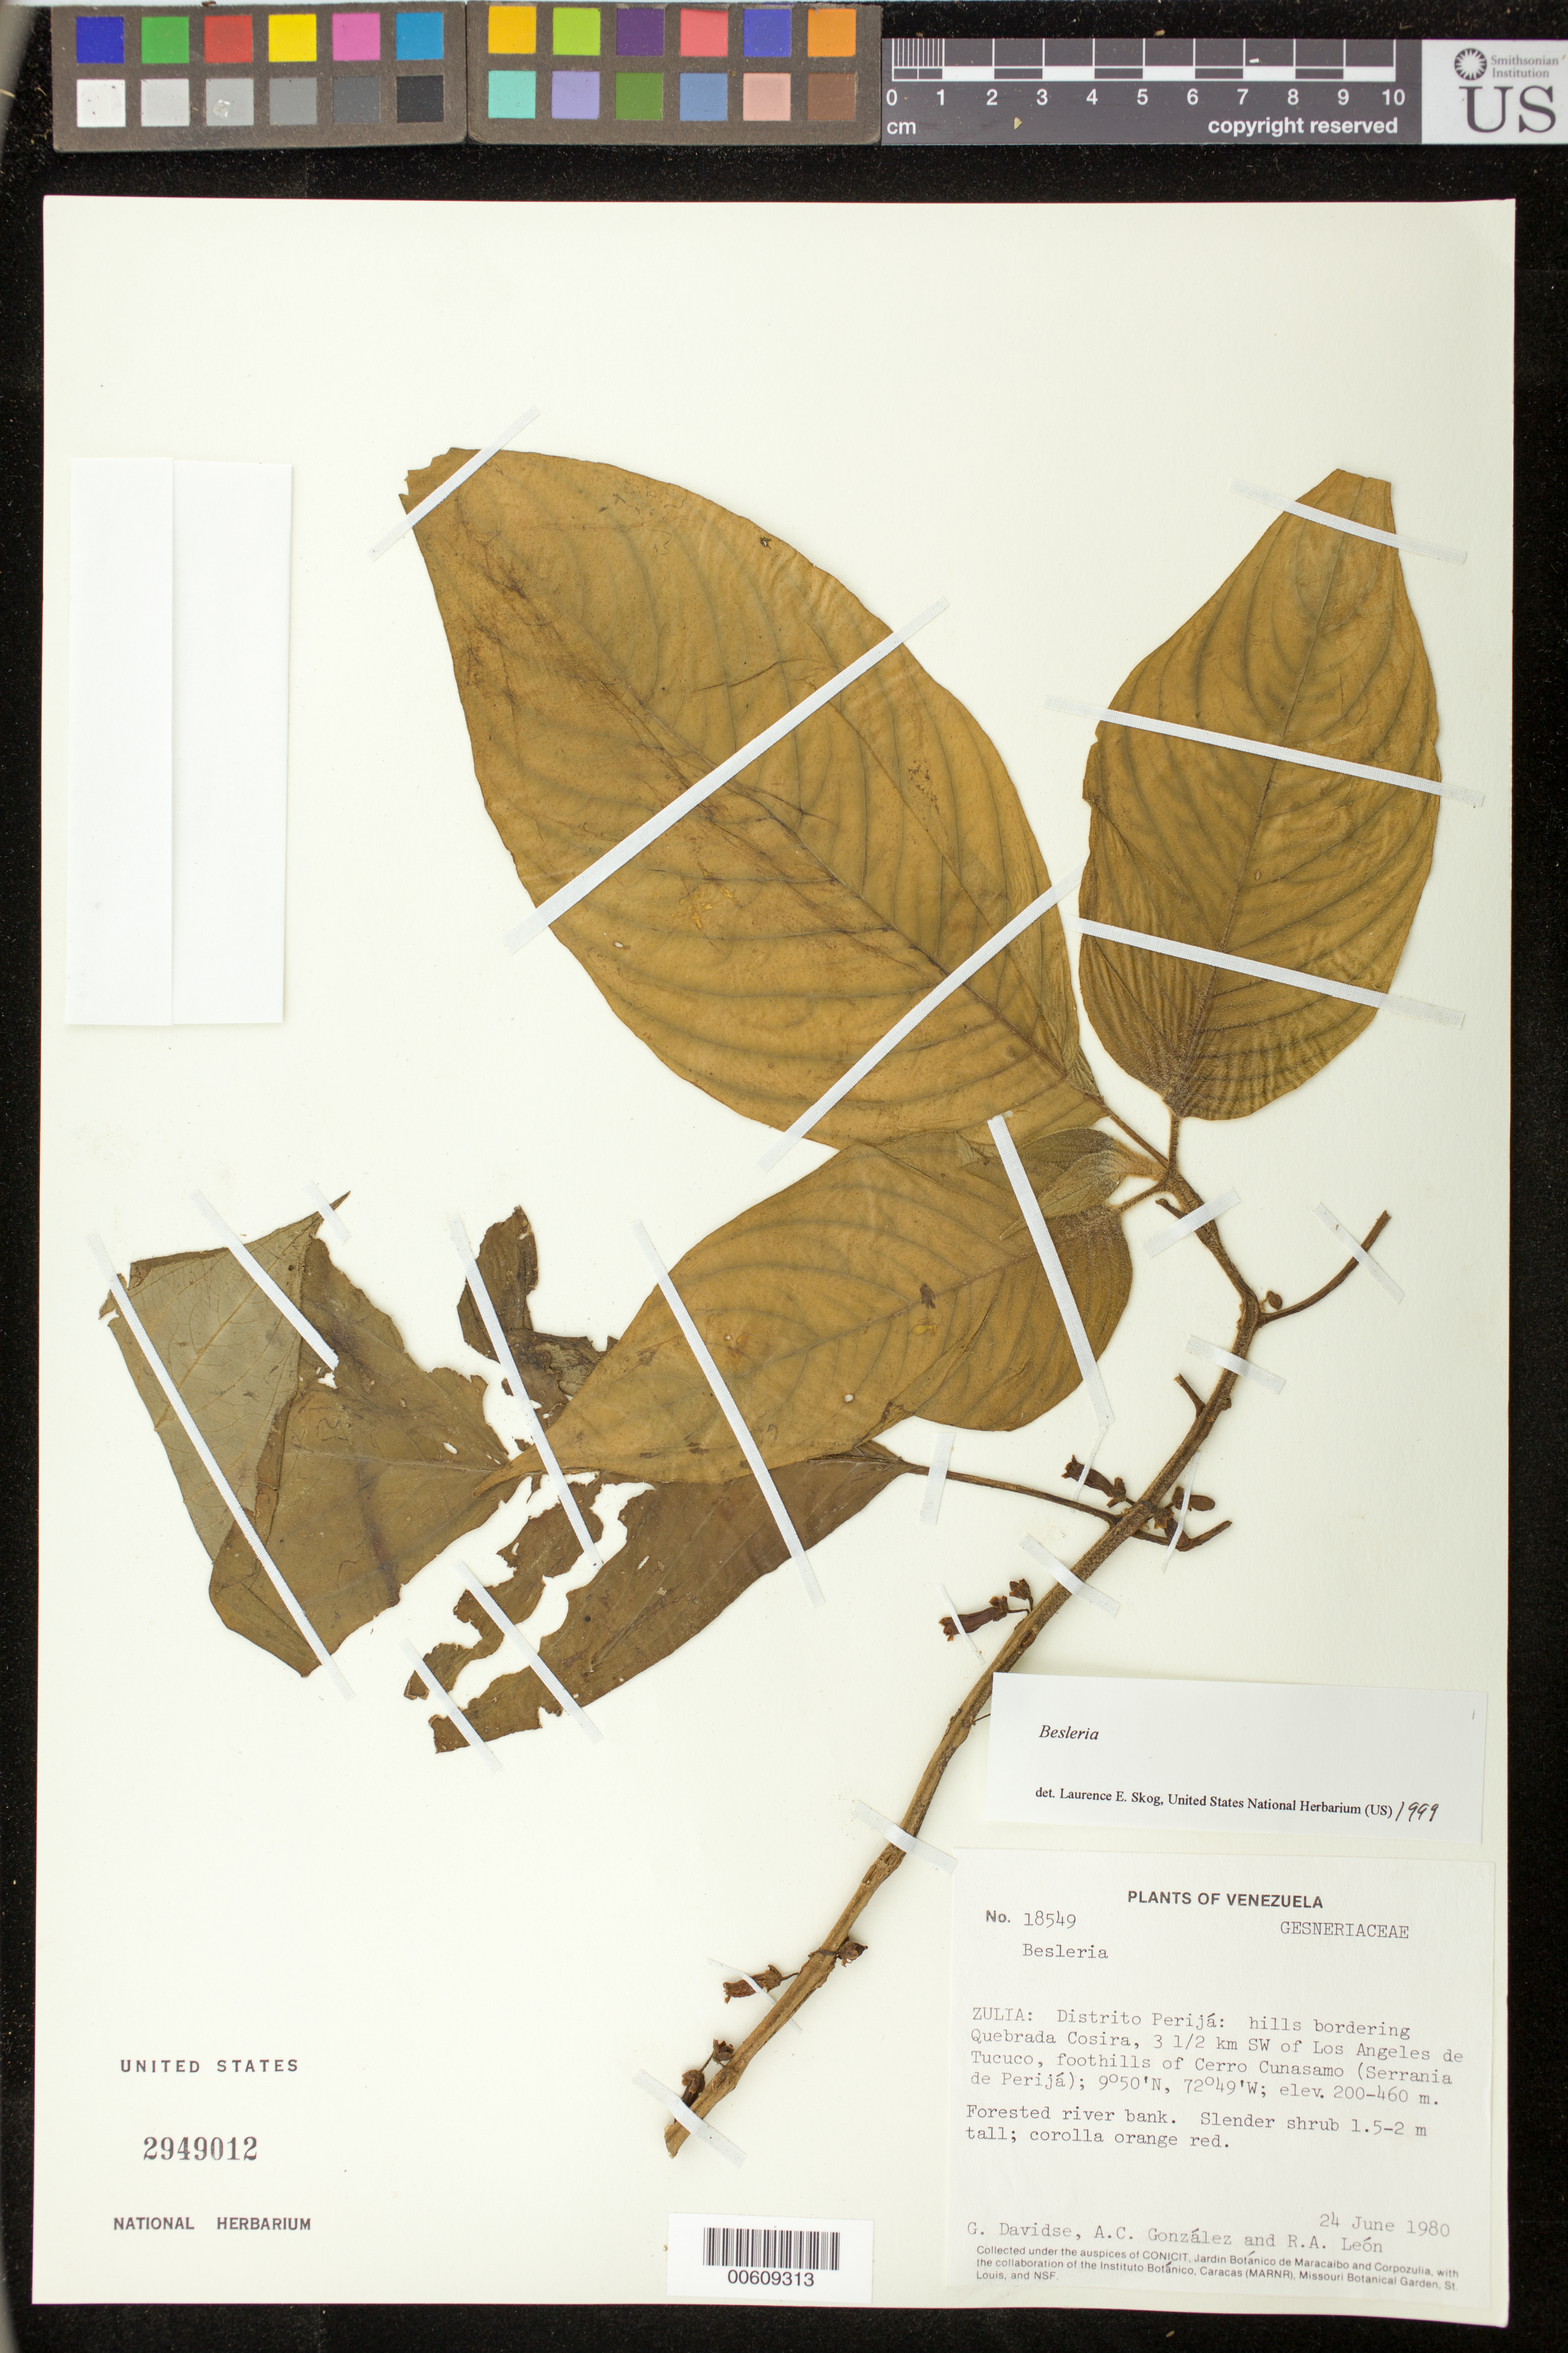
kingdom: Plantae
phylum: Tracheophyta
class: Magnoliopsida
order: Lamiales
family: Gesneriaceae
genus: Besleria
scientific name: Besleria sp.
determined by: Skog, Laurence E.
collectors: G. Davidse, A. C. González & R. A. León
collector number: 18549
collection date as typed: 24 Jun 1980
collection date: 1980-06-24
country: Venezuela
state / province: Zulia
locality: Distrito Perijá: hills bordering Quebrada Cosira, 3.5 km SW of Los Angeles de Tucuco, foothills of Cerro Cunasamo (Serrania de Perijá)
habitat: Forested river bank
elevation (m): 200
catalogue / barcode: US 2949012